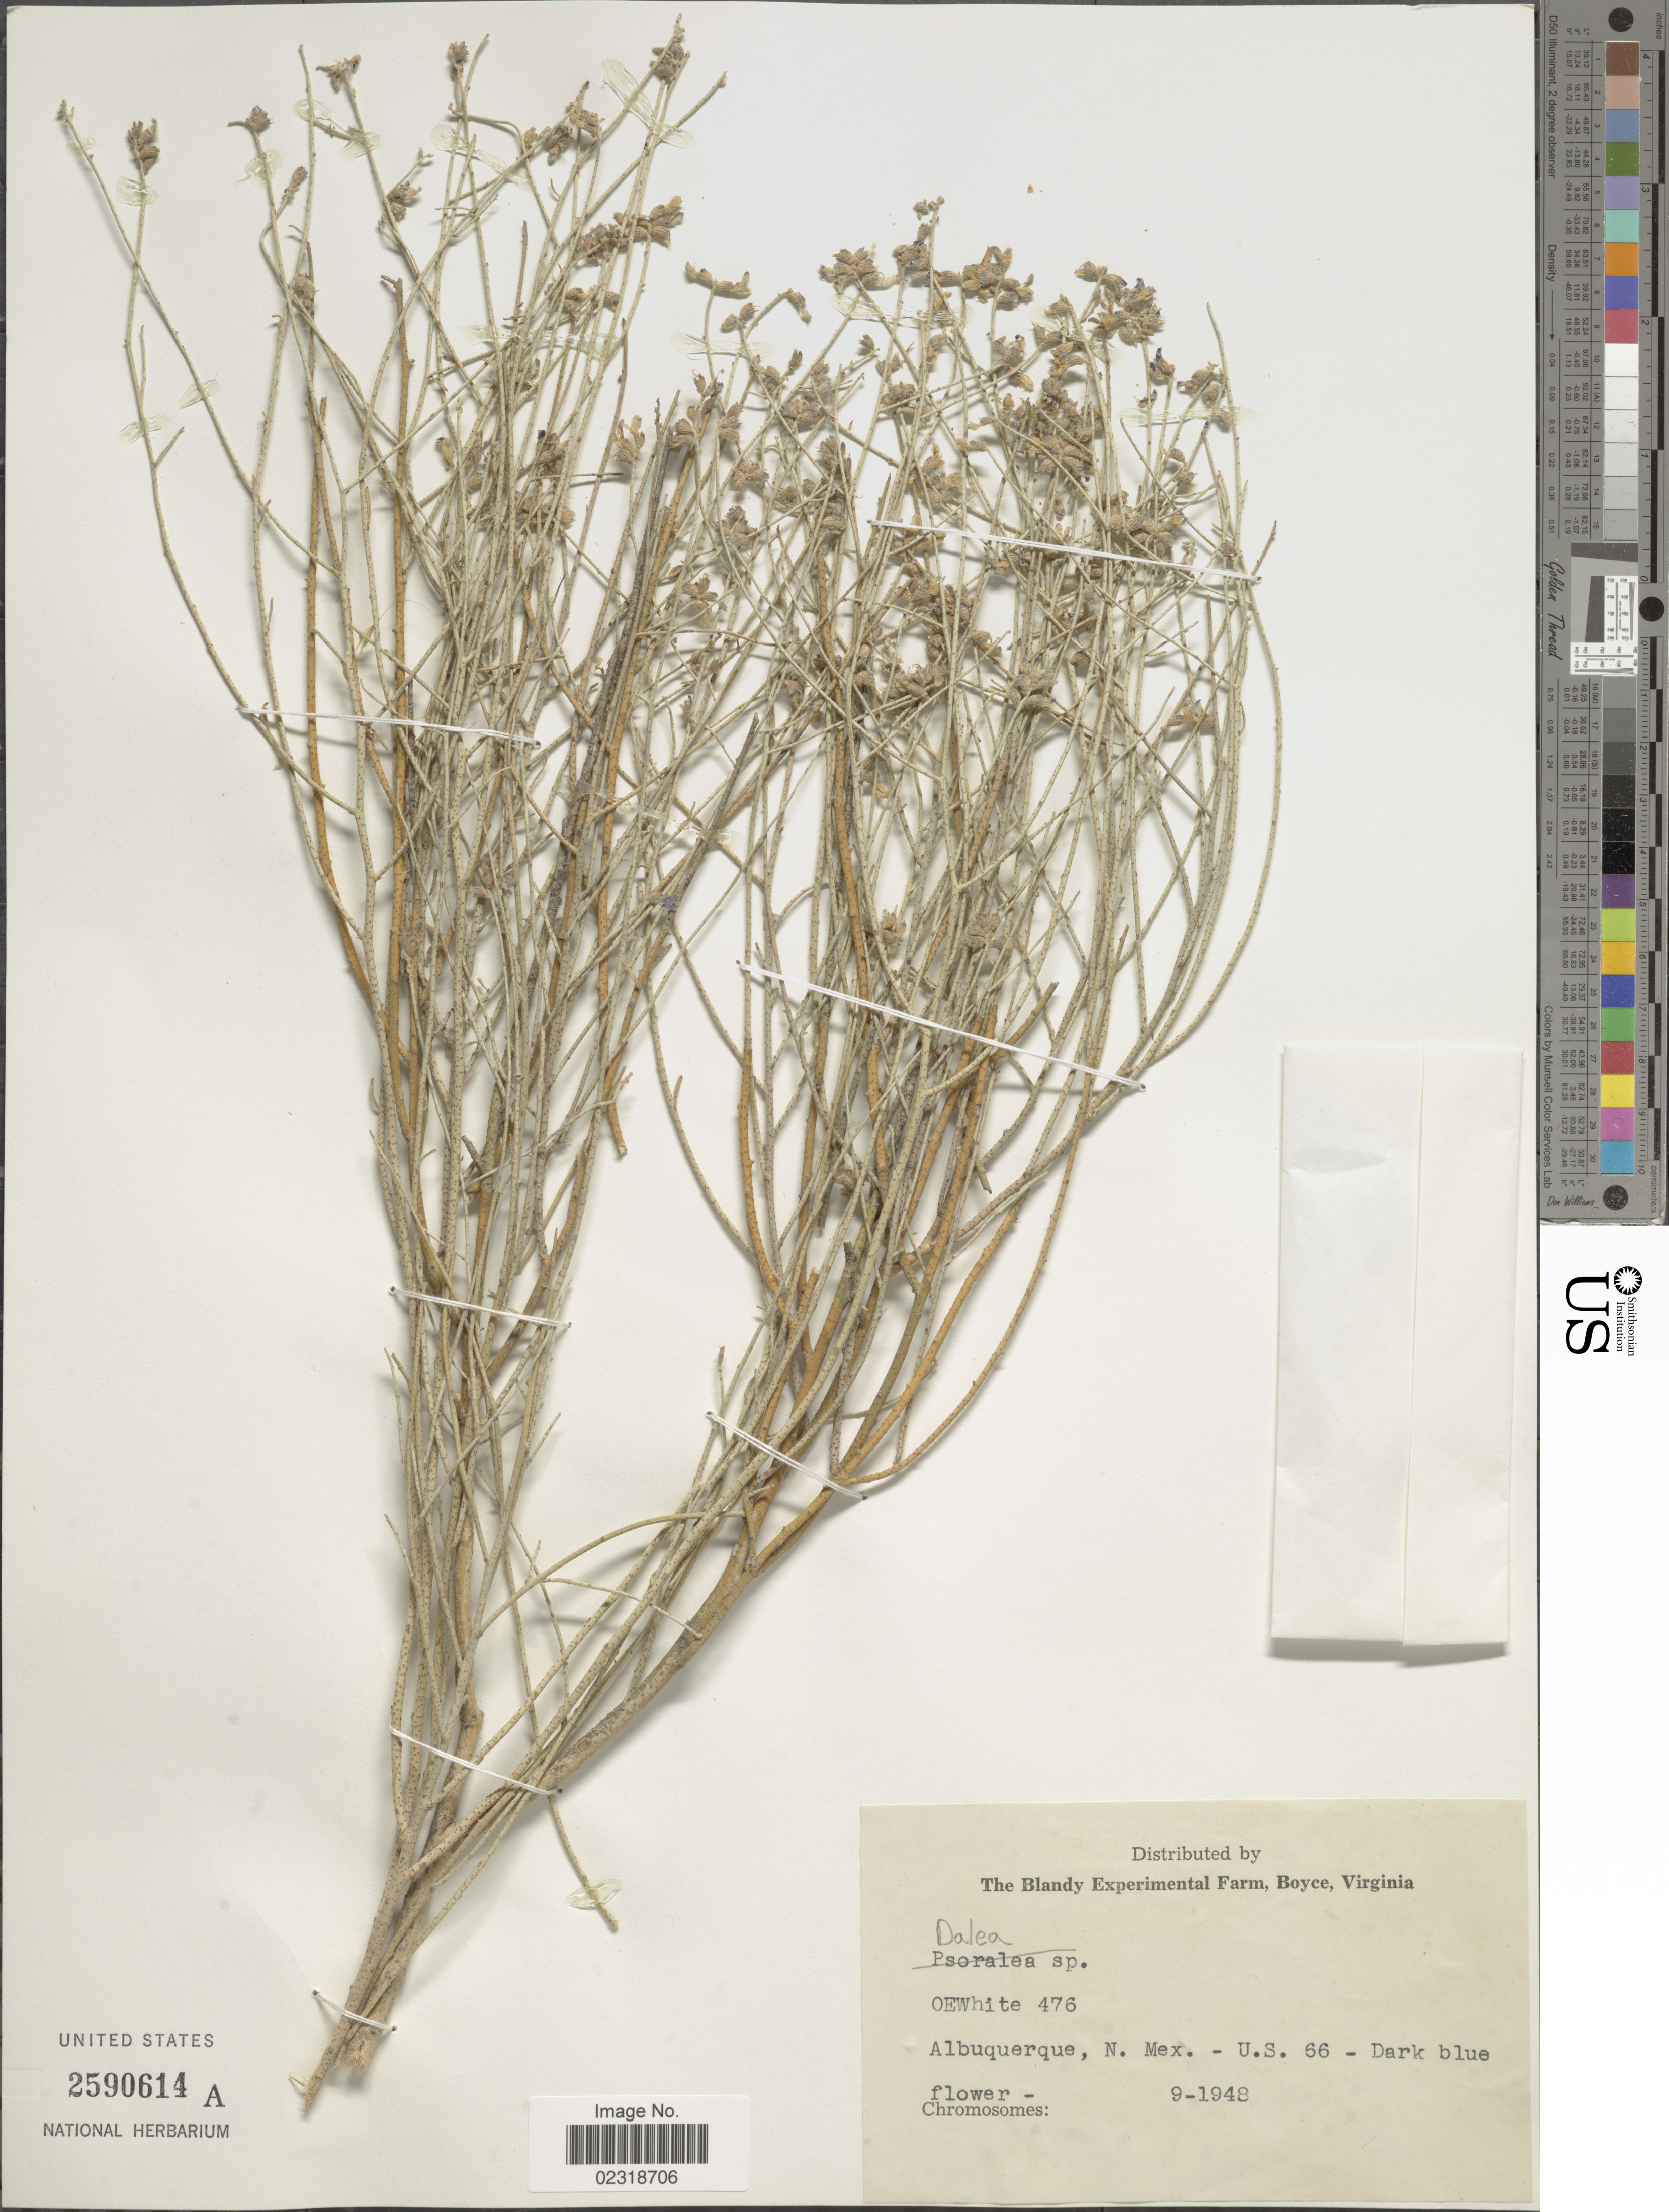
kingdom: Plantae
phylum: Tracheophyta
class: Magnoliopsida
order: Fabales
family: Fabaceae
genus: Dalea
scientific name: Dalea sp.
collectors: O. E. White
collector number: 476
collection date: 1948-09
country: United States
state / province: New Mexico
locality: Albuquerque, U. S. 66- Dark Blue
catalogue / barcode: US 2590614A